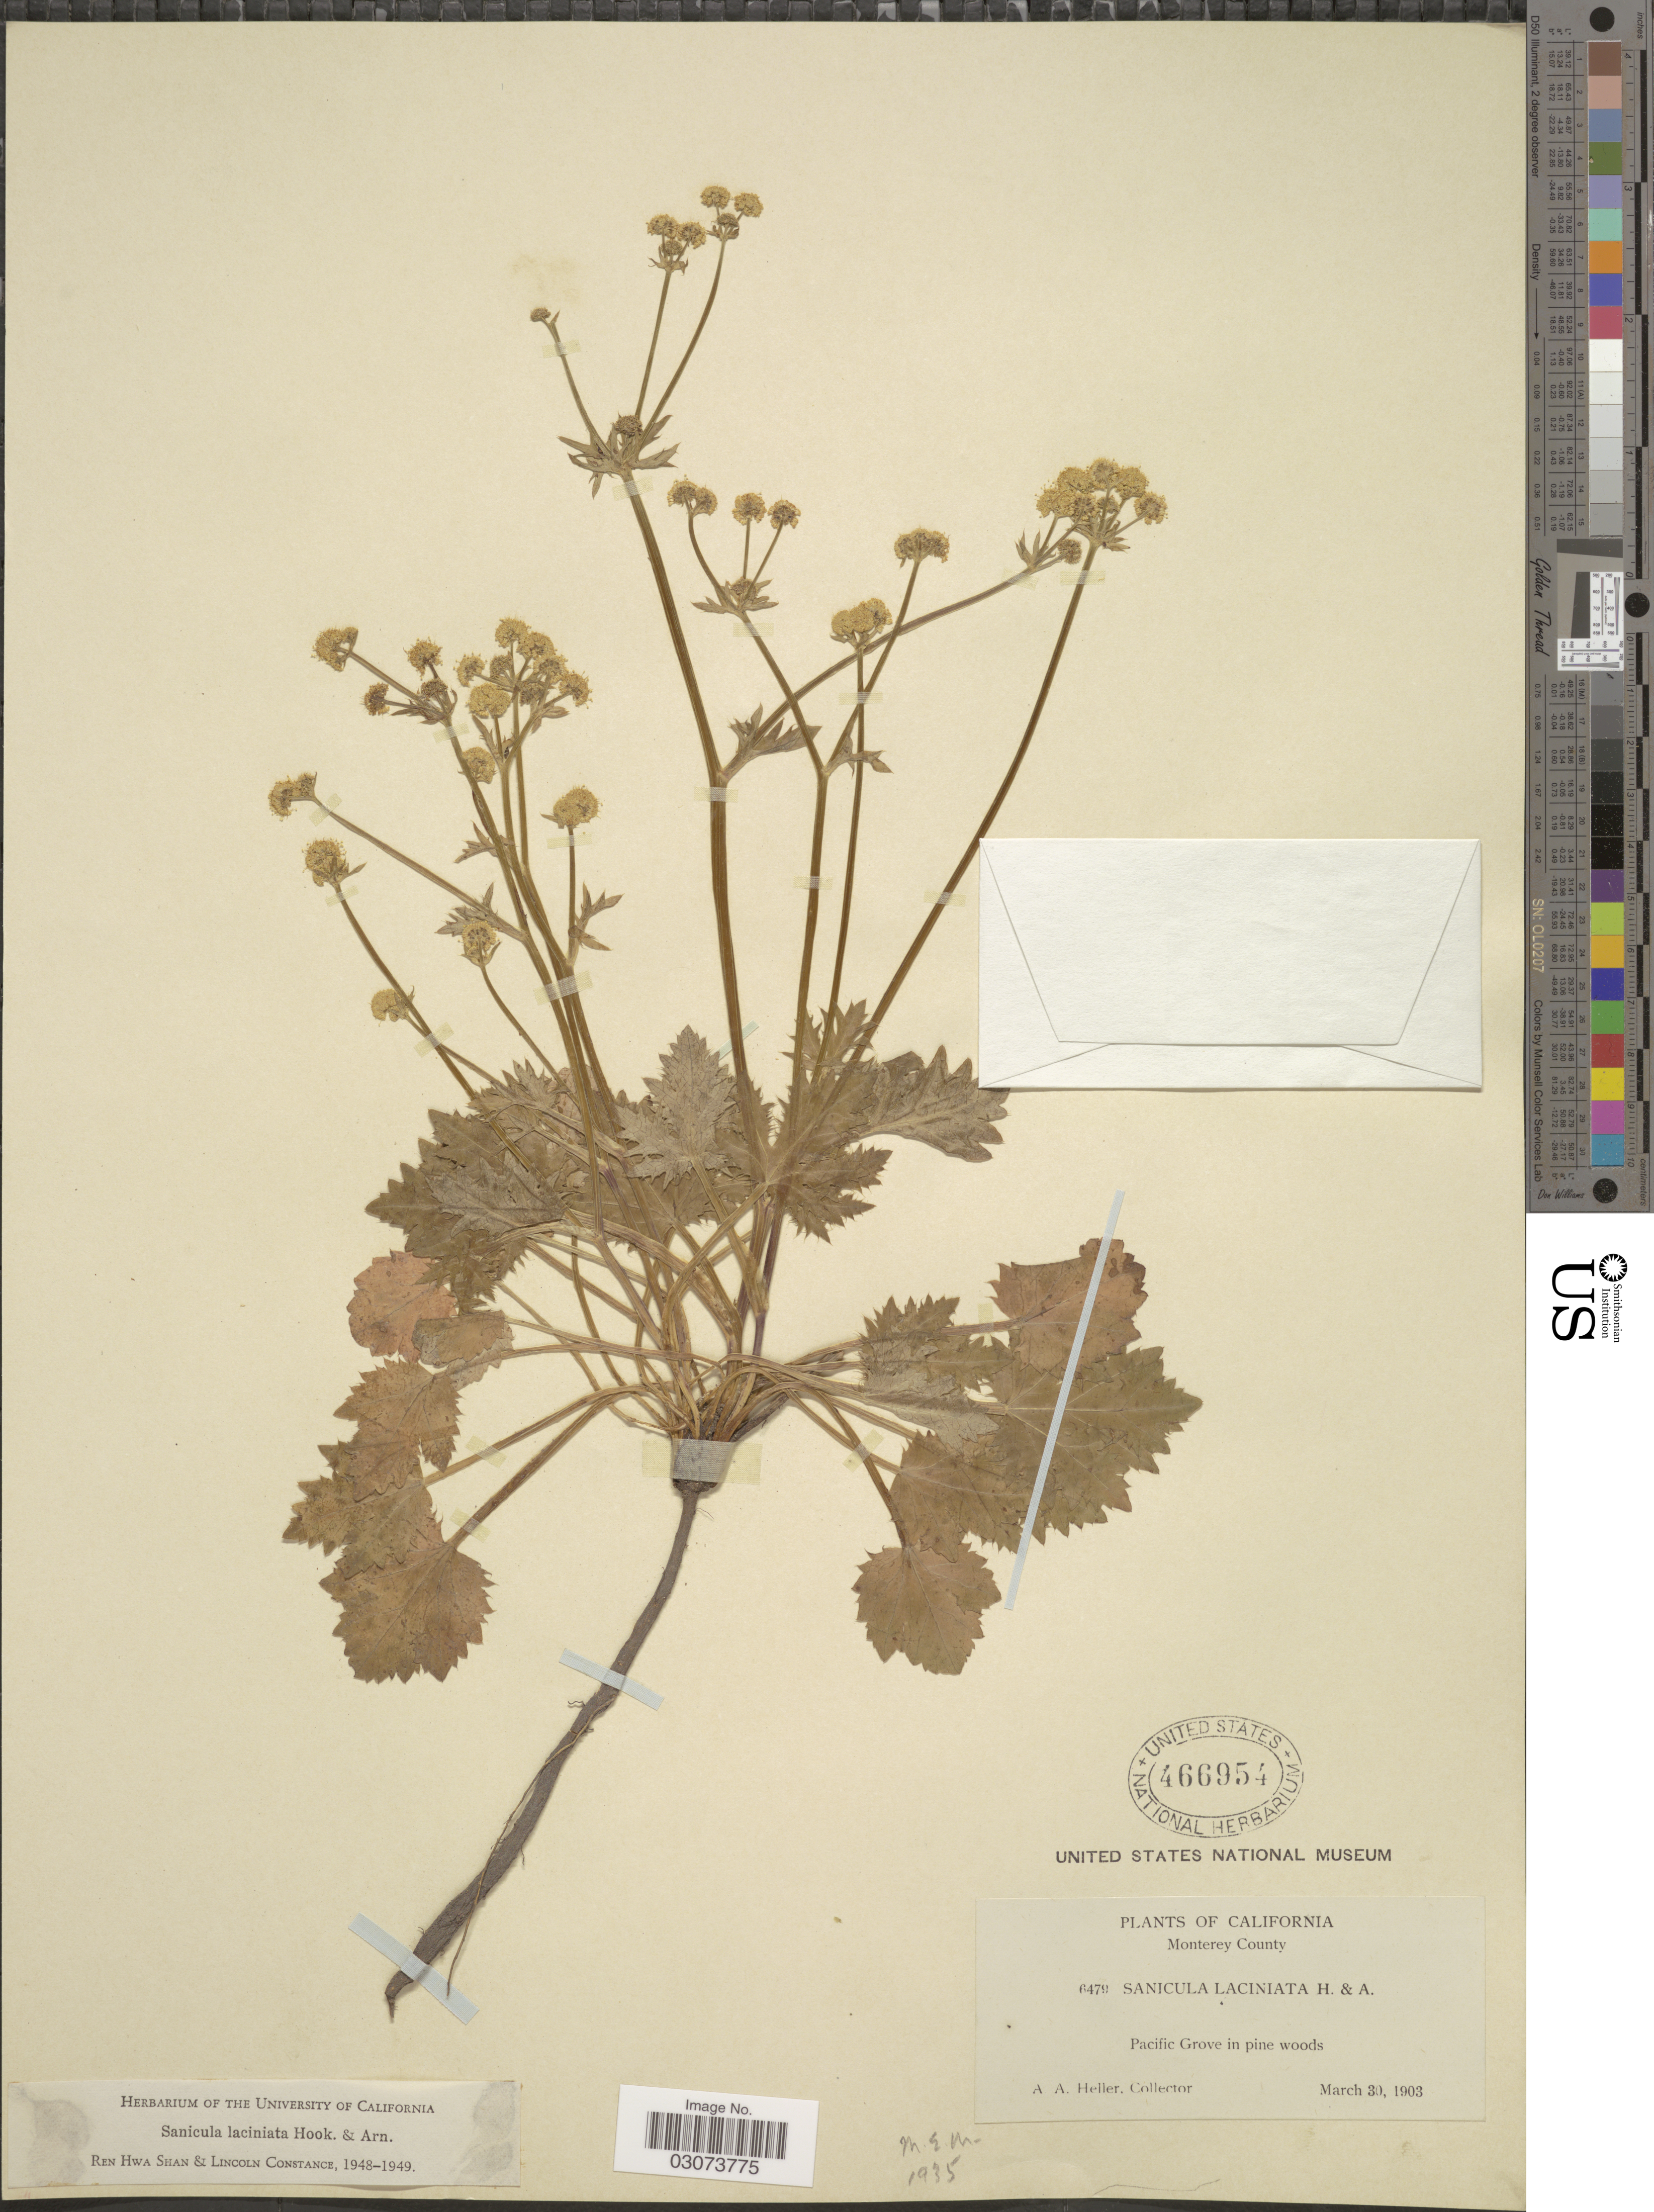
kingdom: Plantae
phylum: Tracheophyta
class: Magnoliopsida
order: Apiales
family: Apiaceae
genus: Sanicula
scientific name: Sanicula laciniata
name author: Hook. & Arn.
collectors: A. A. Heller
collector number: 6479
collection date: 1903-03-30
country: United States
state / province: California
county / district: Monterey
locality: Monterey County. Pacific Grove in pine woods.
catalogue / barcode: US 466954